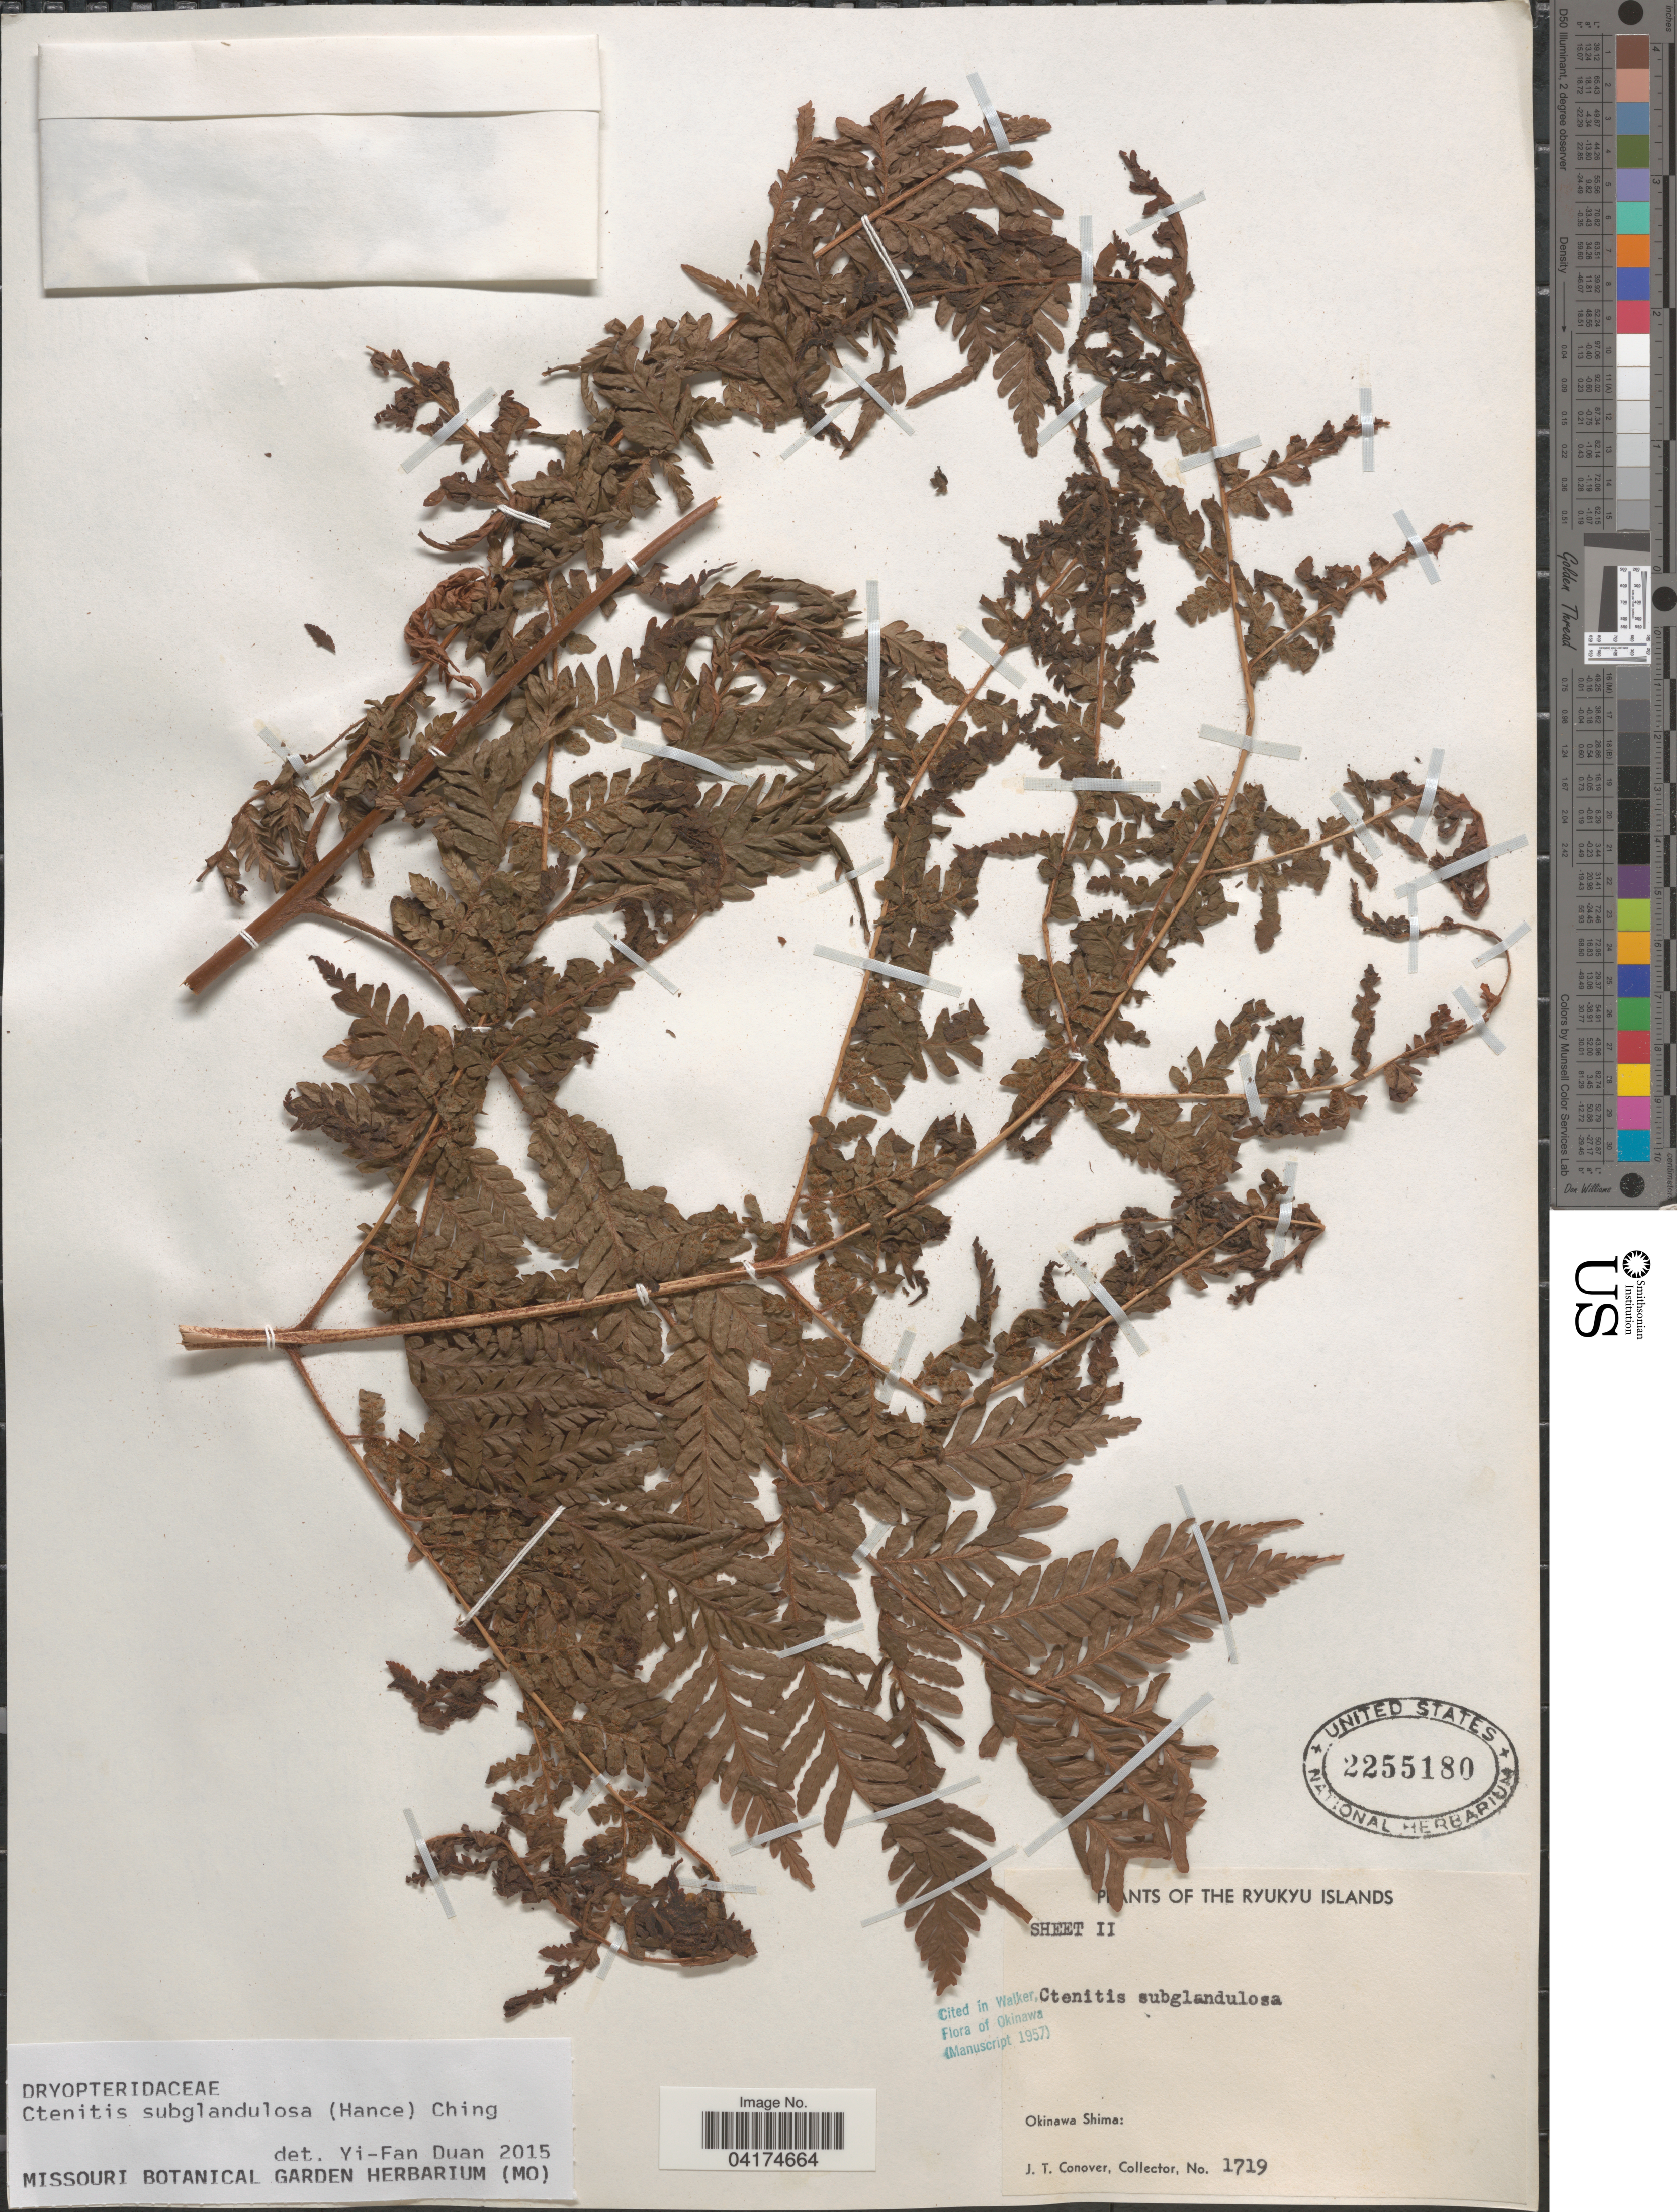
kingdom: Plantae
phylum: Tracheophyta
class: Polypodiopsida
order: Polypodiales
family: Dryopteridaceae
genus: Ctenitis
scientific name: Ctenitis subglandulosa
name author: (Hance) Ching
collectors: J. T. Conover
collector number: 1719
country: Japan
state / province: Okinawa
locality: The Ryukyu Islands. Okinawa Shima.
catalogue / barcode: US 2255180